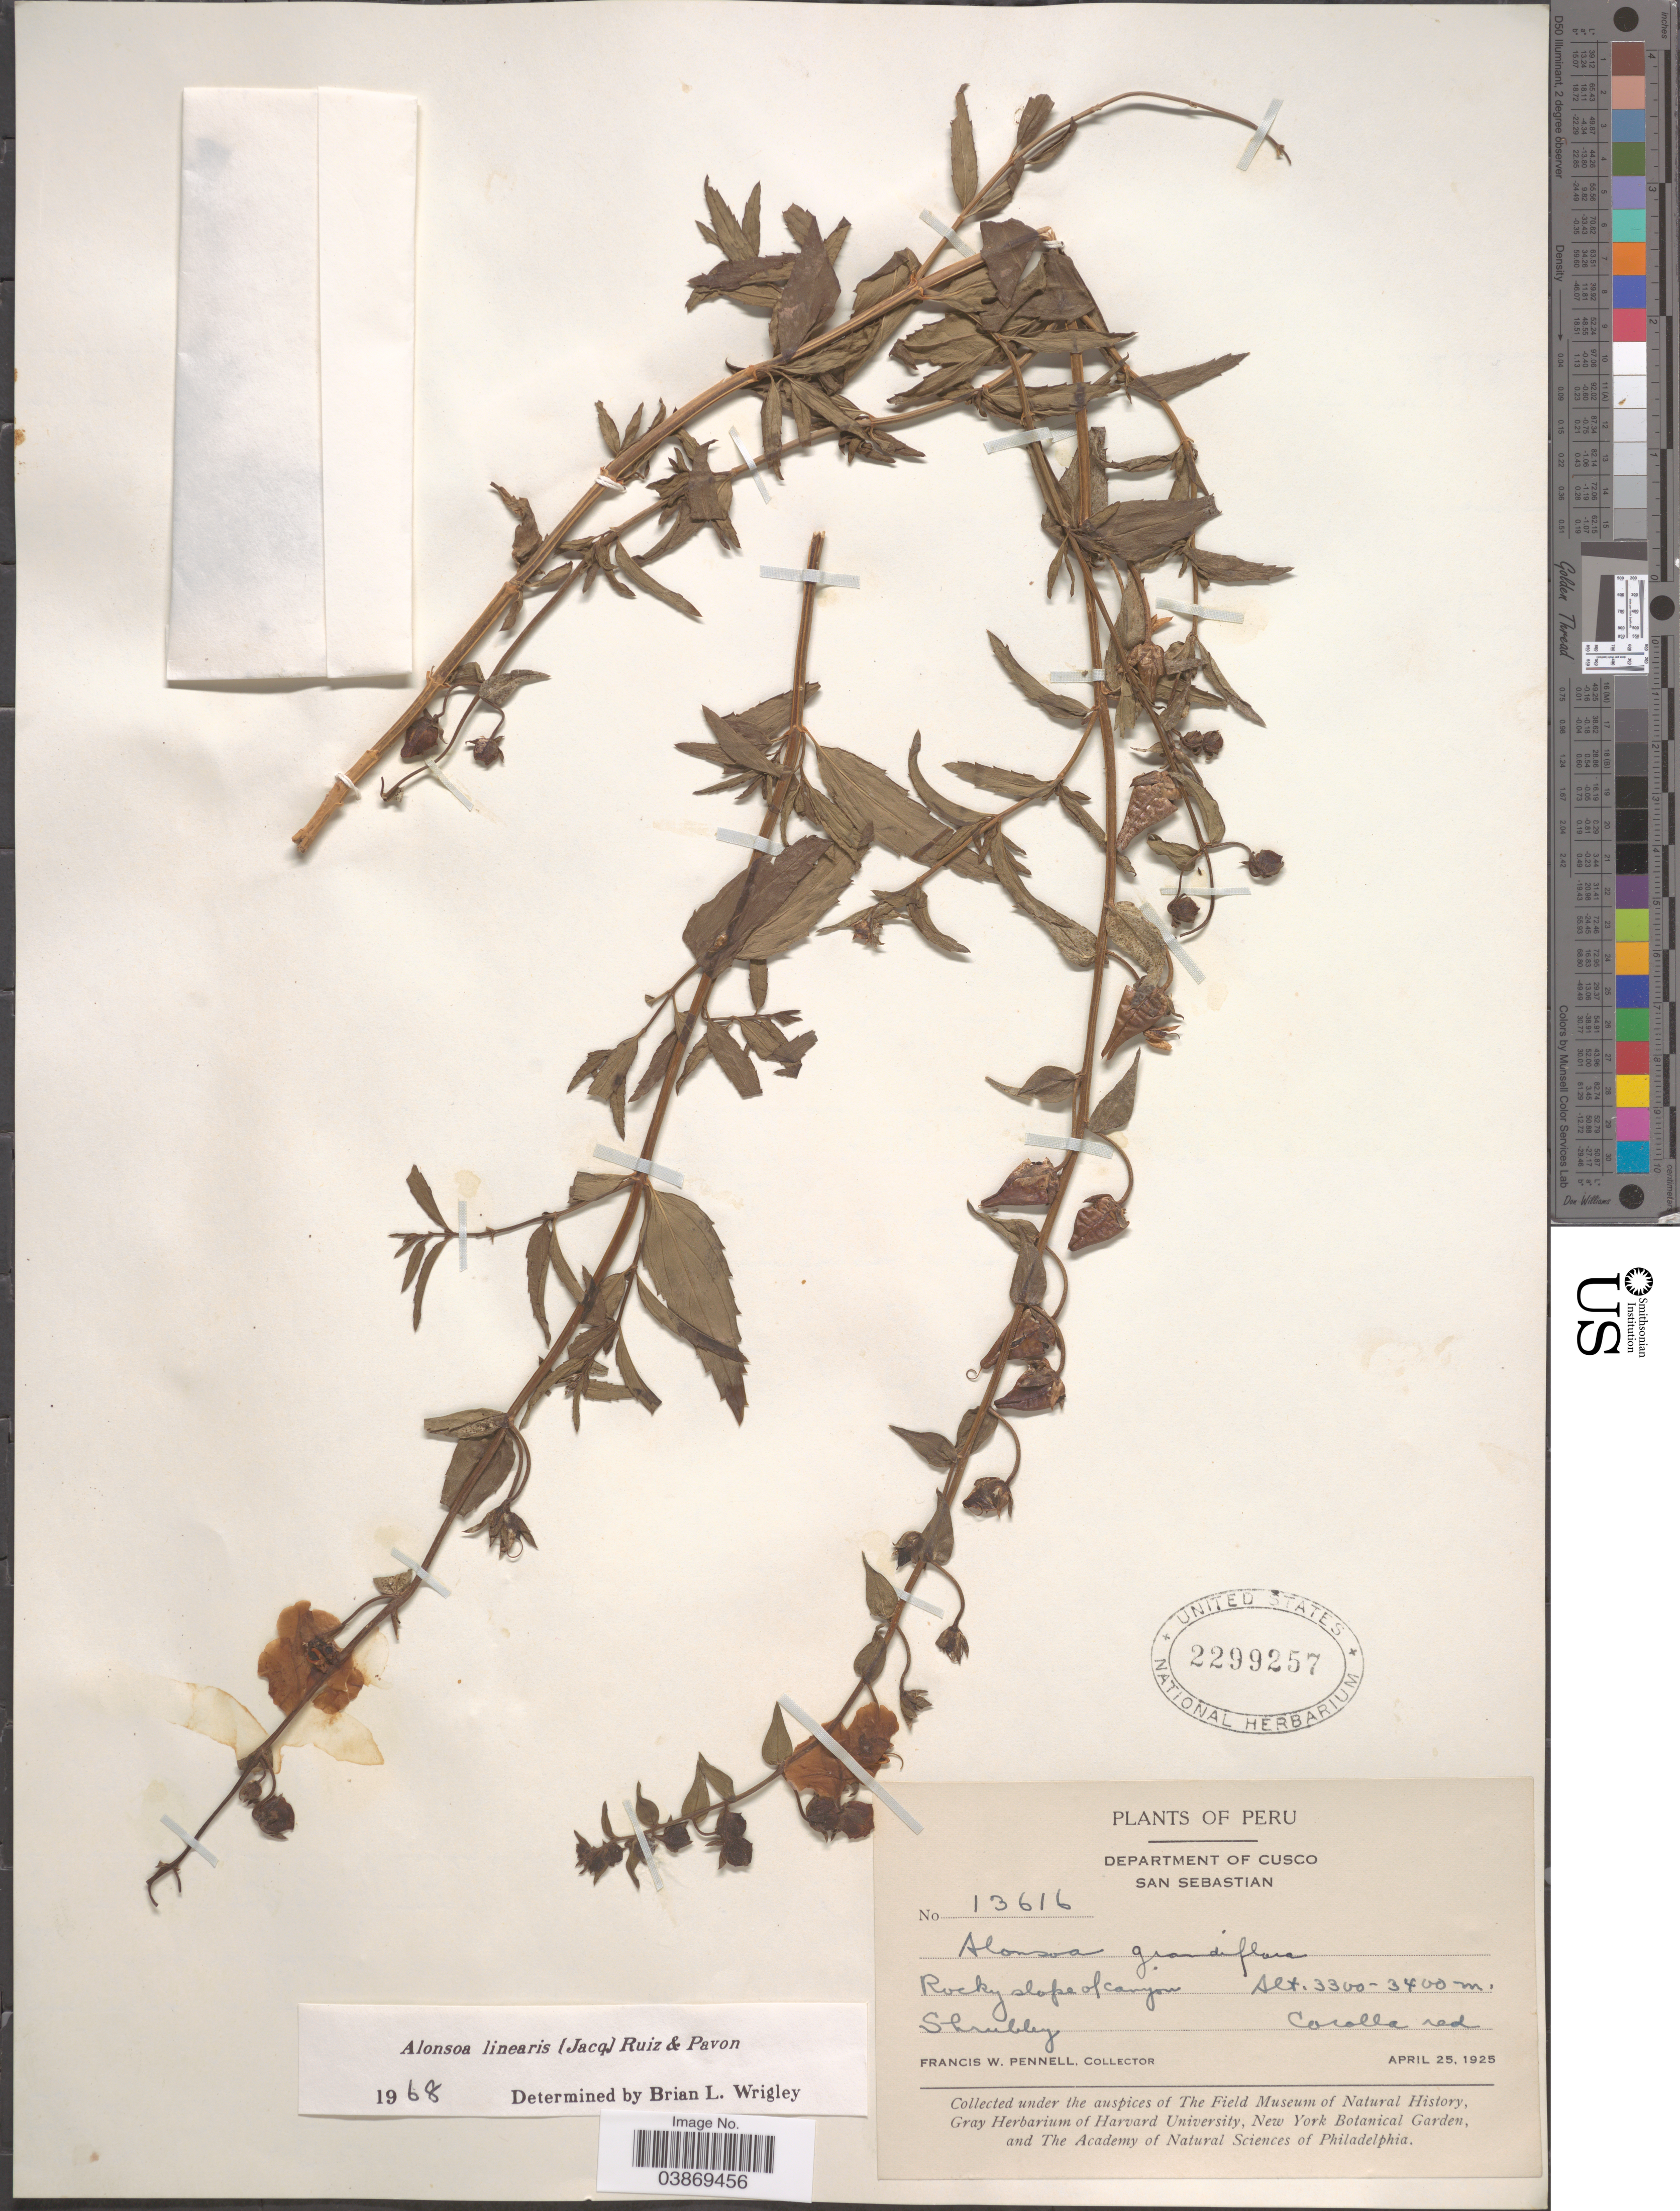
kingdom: Plantae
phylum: Tracheophyta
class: Magnoliopsida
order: Lamiales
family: Scrophulariaceae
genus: Alonsoa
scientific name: Alonsoa linearis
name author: (Jacq.) Ruiz & Pav.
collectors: F. W. Pennell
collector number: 13616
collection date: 1925-04-25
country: Peru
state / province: Cusco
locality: Department of Cusco. San Sebastian.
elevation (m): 3300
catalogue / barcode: US 2299257